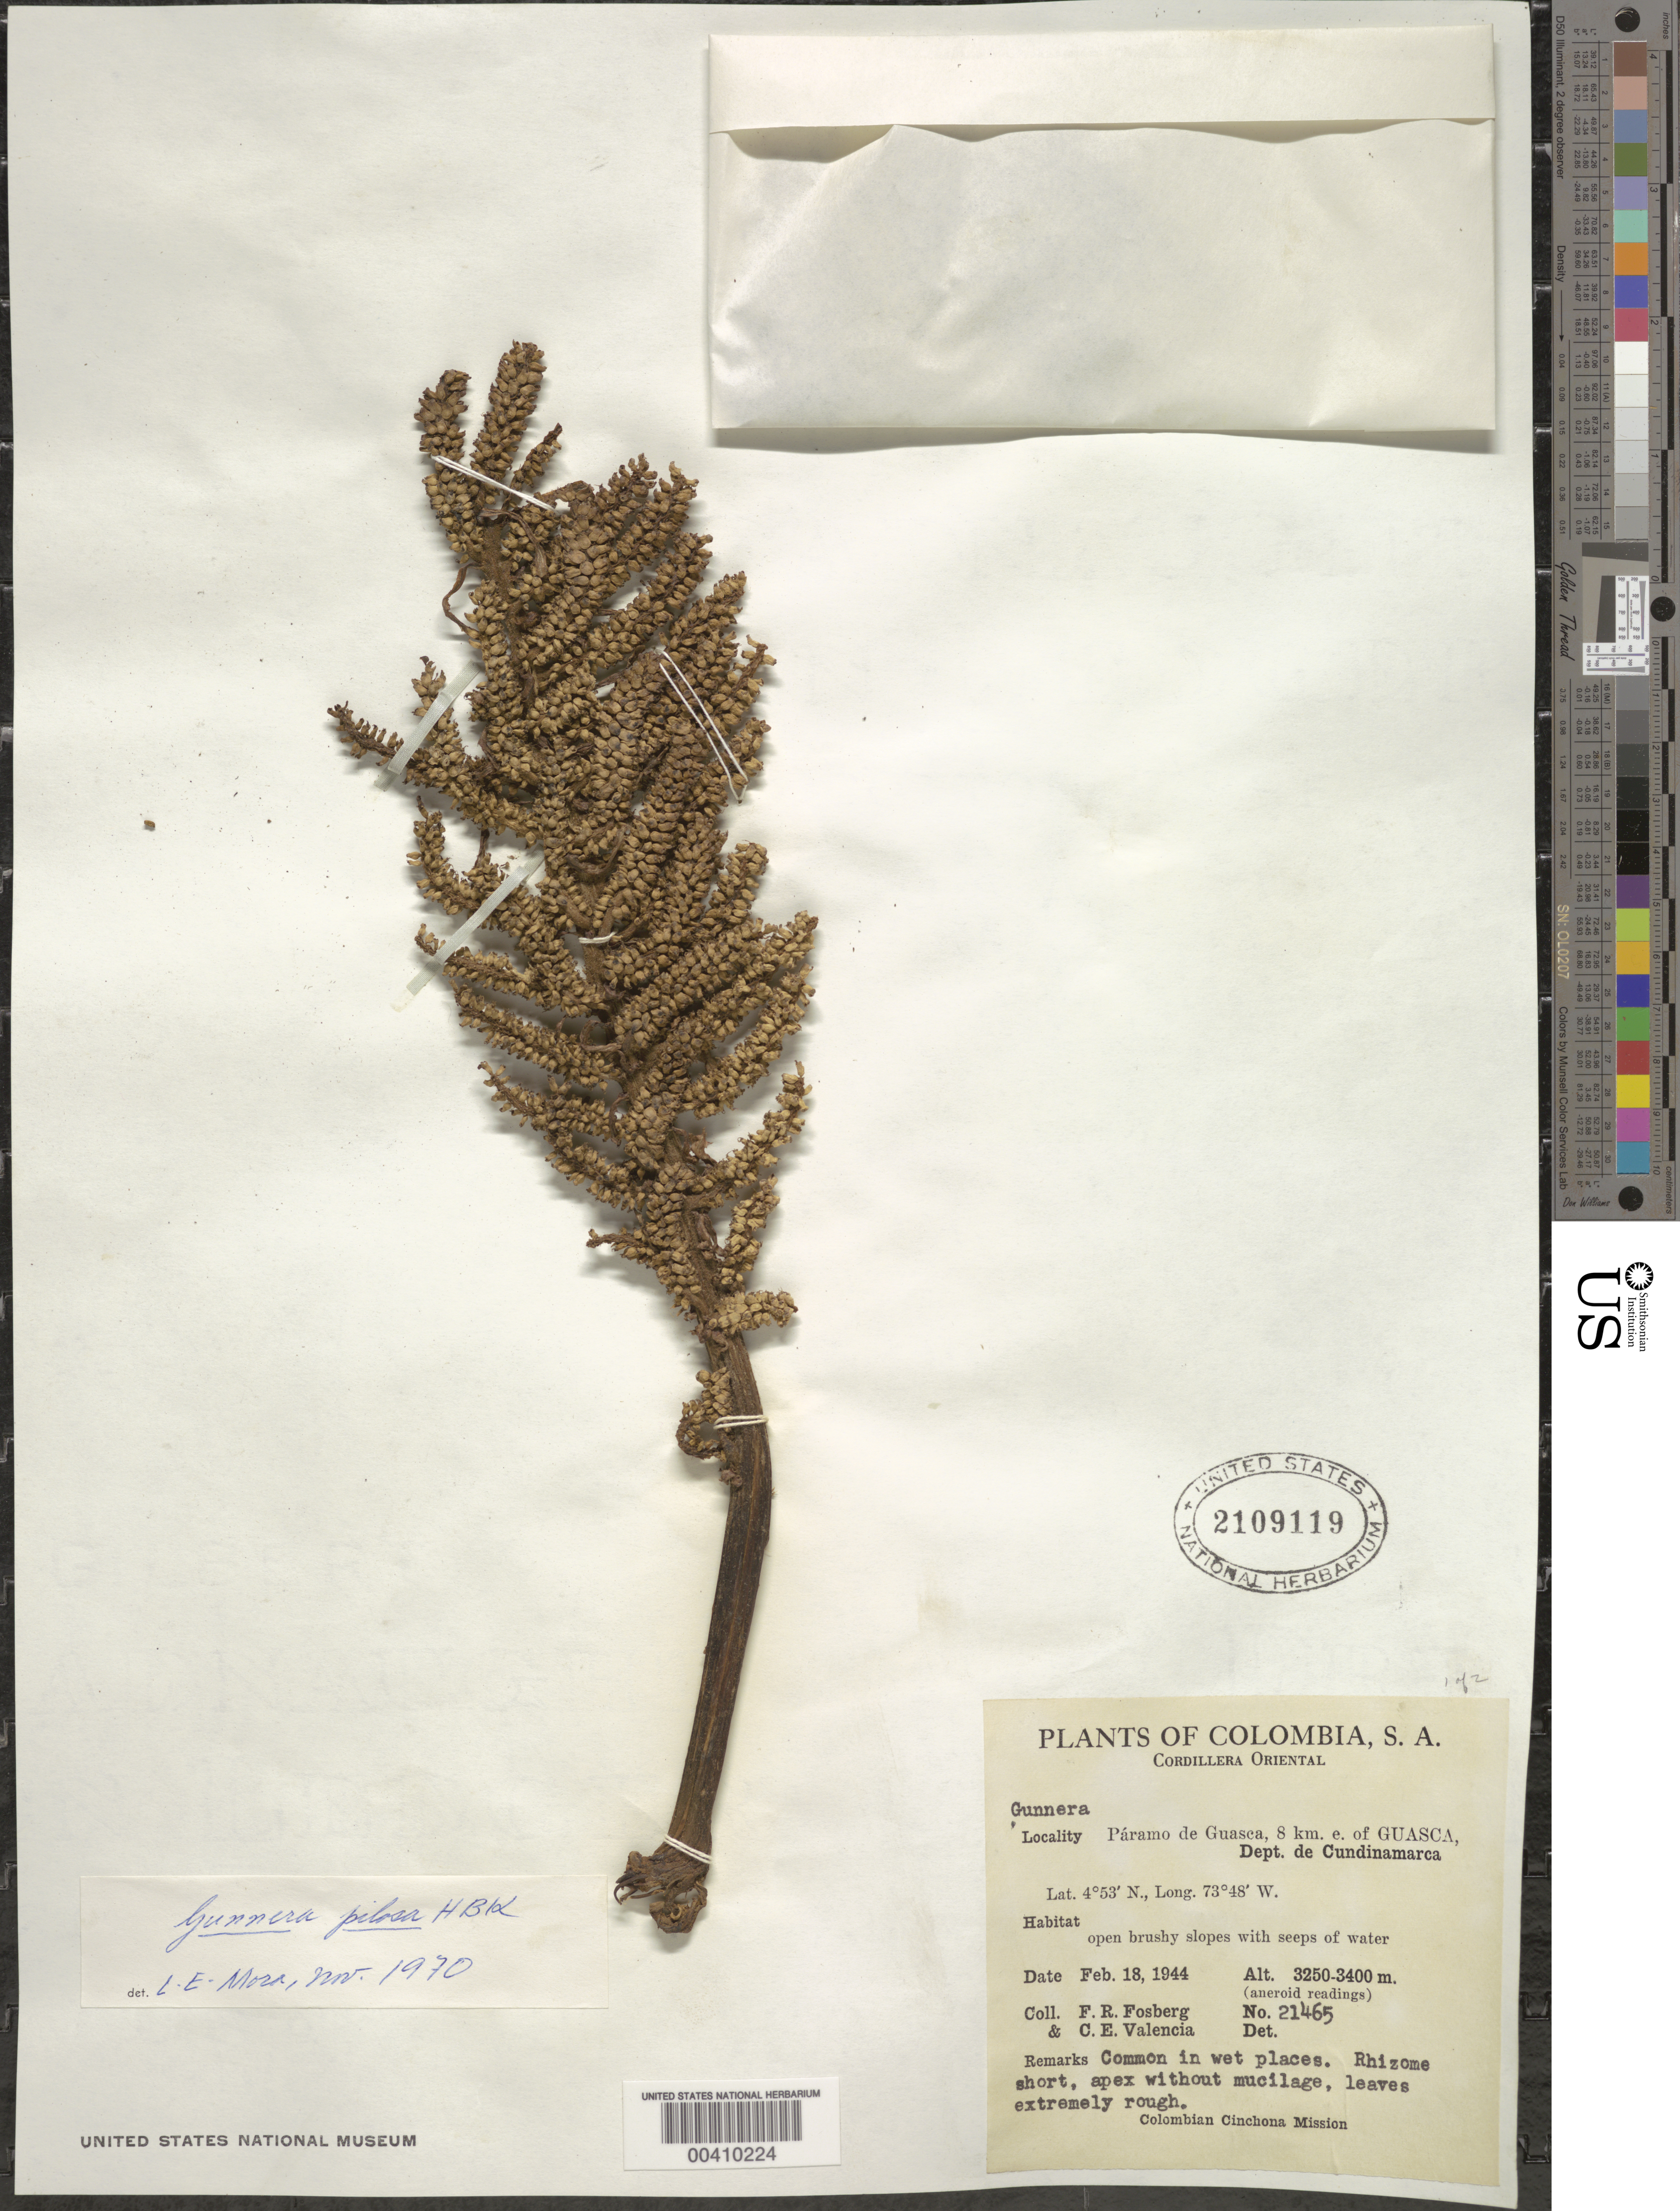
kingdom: Plantae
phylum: Tracheophyta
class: Magnoliopsida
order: Gunnerales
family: Gunneraceae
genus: Gunnera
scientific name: Gunnera pilosa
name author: Kunth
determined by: Mora-Osejo, L. E.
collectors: F. R. Fosberg & C. Valencia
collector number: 21465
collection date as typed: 18 Feb 1944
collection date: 1944-02-18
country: Colombia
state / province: Cundinamarca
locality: Páramo de Guasca, 8 km E of Guasca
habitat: open brushy slopes with seeps of water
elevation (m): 3250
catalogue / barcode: US 2109119